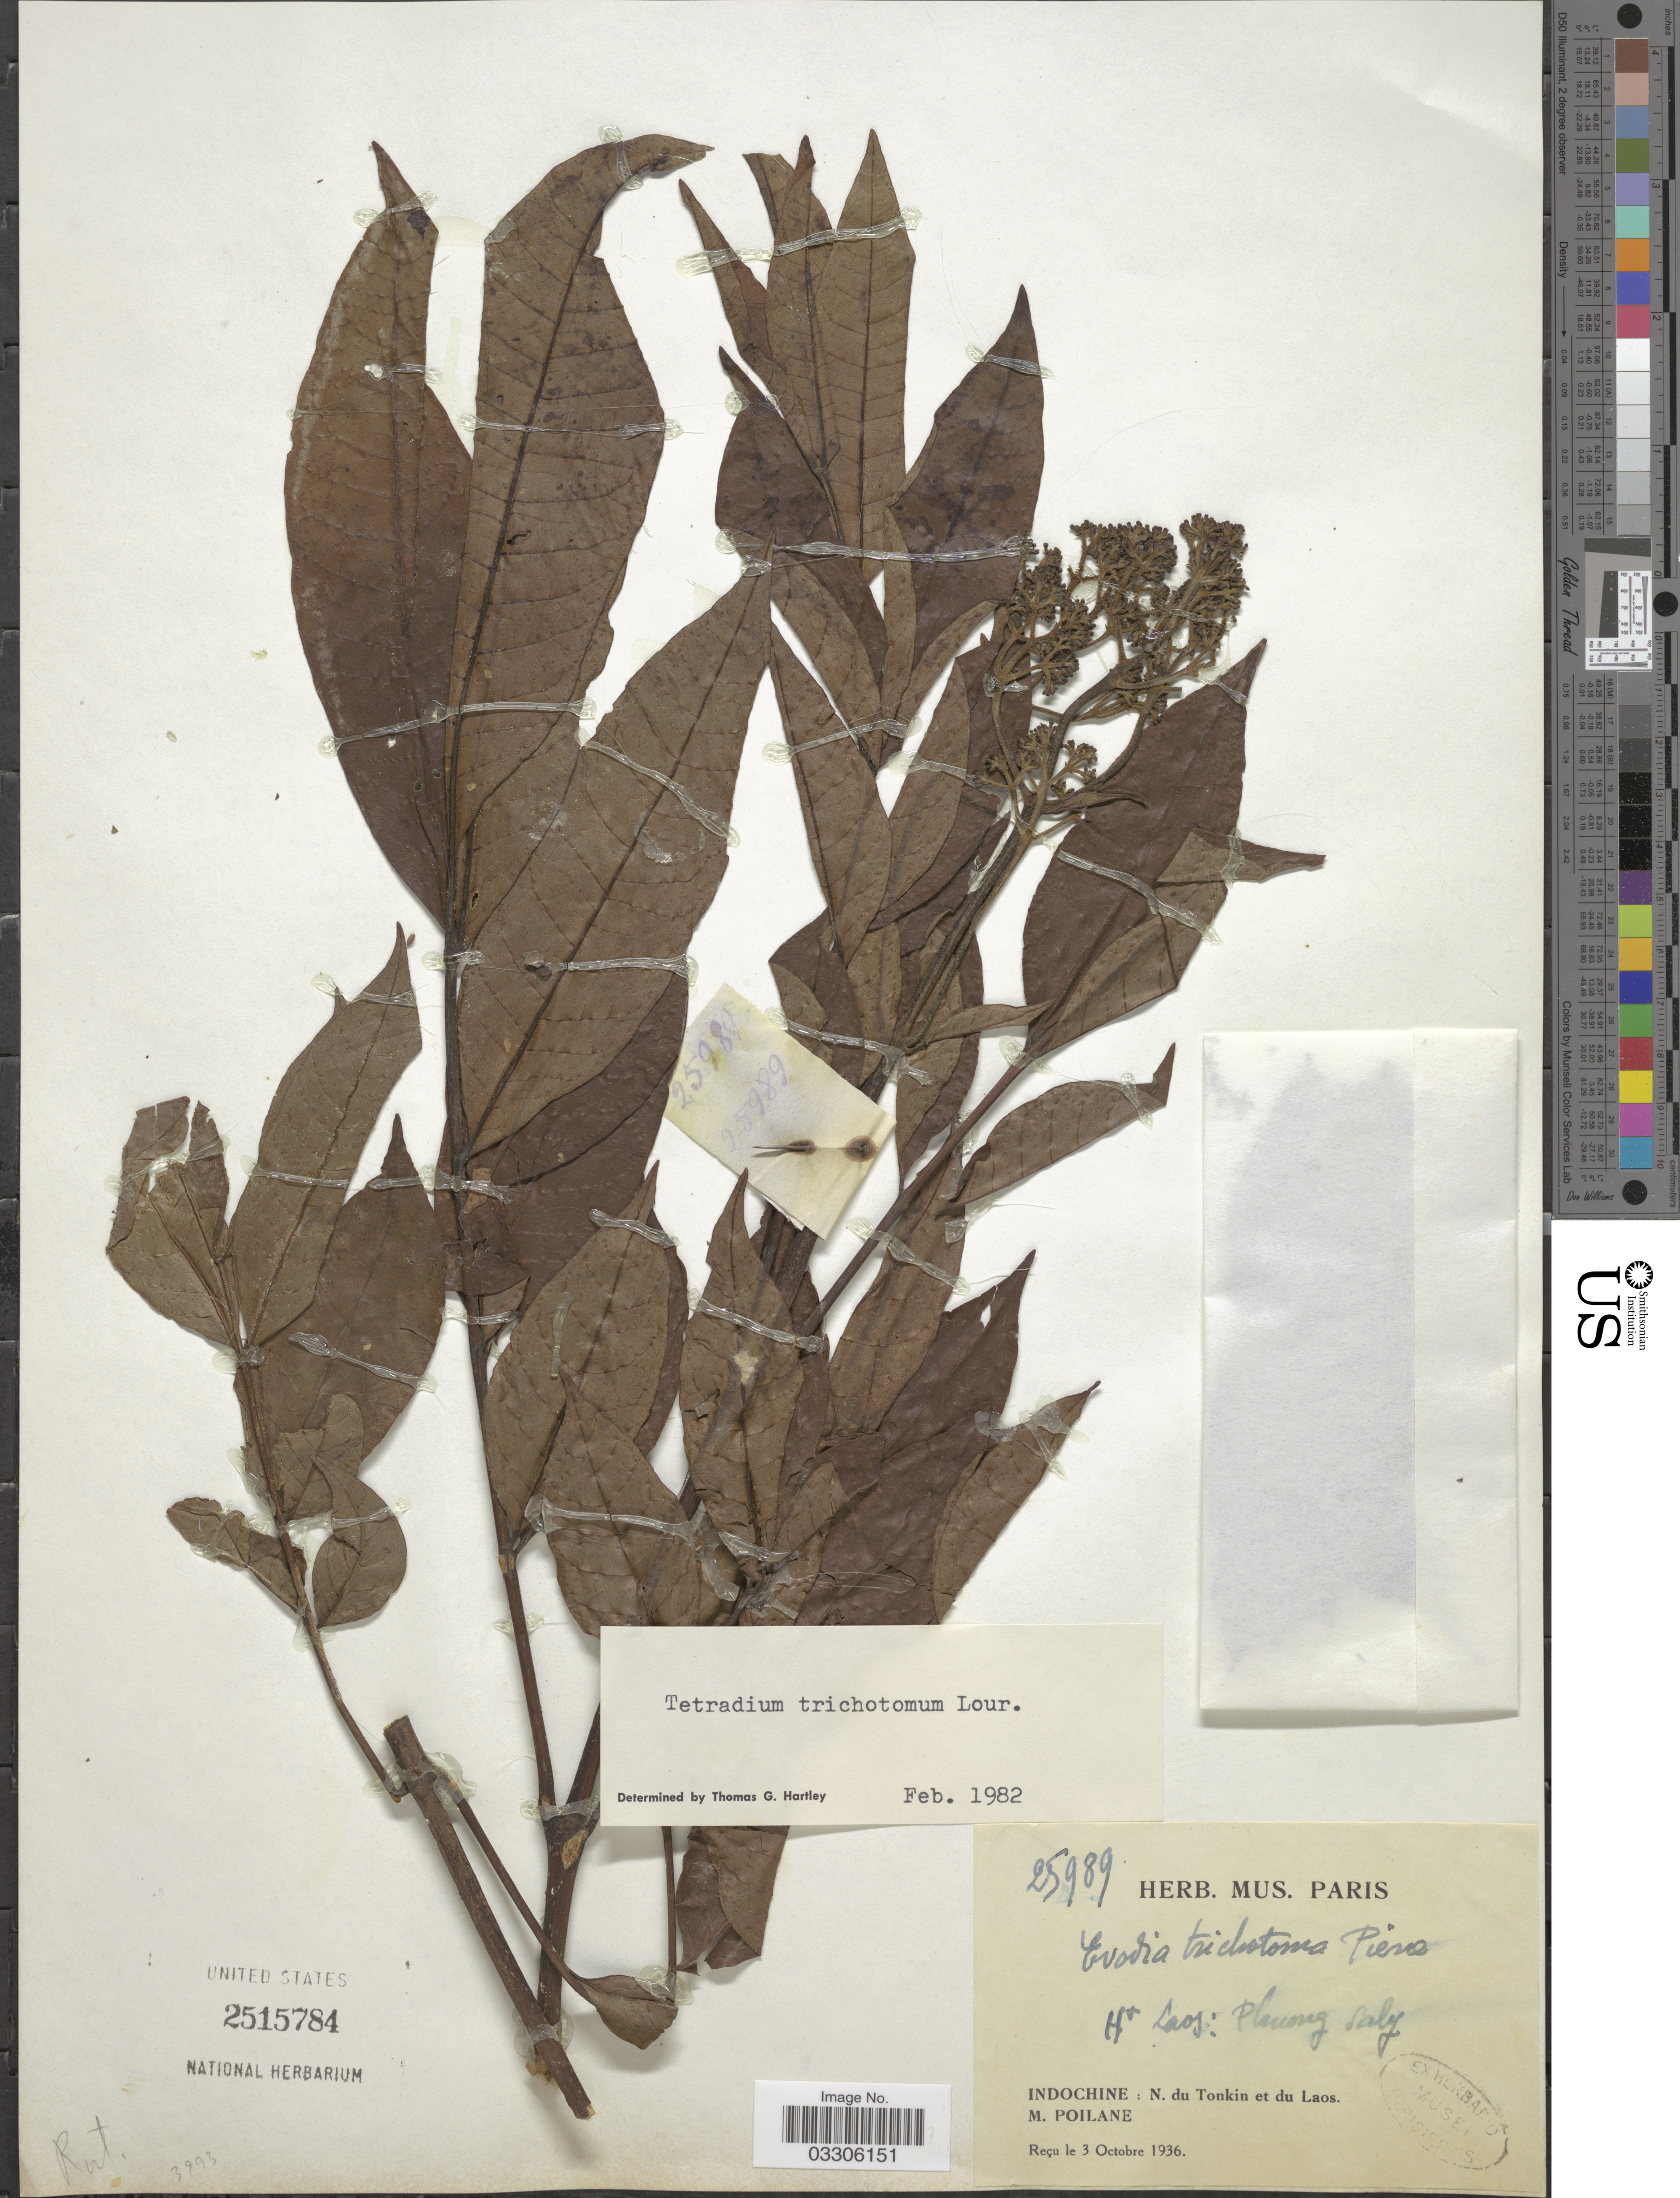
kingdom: Plantae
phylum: Tracheophyta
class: Magnoliopsida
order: Sapindales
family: Rutaceae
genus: Tetradium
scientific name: Tetradium trichotomum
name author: Lour.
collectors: M. Poilane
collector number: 25989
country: Laos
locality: Indochine: N. du Tonkin et du Laos. Ht. Laos: Phuong Saly.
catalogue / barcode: US 2515784